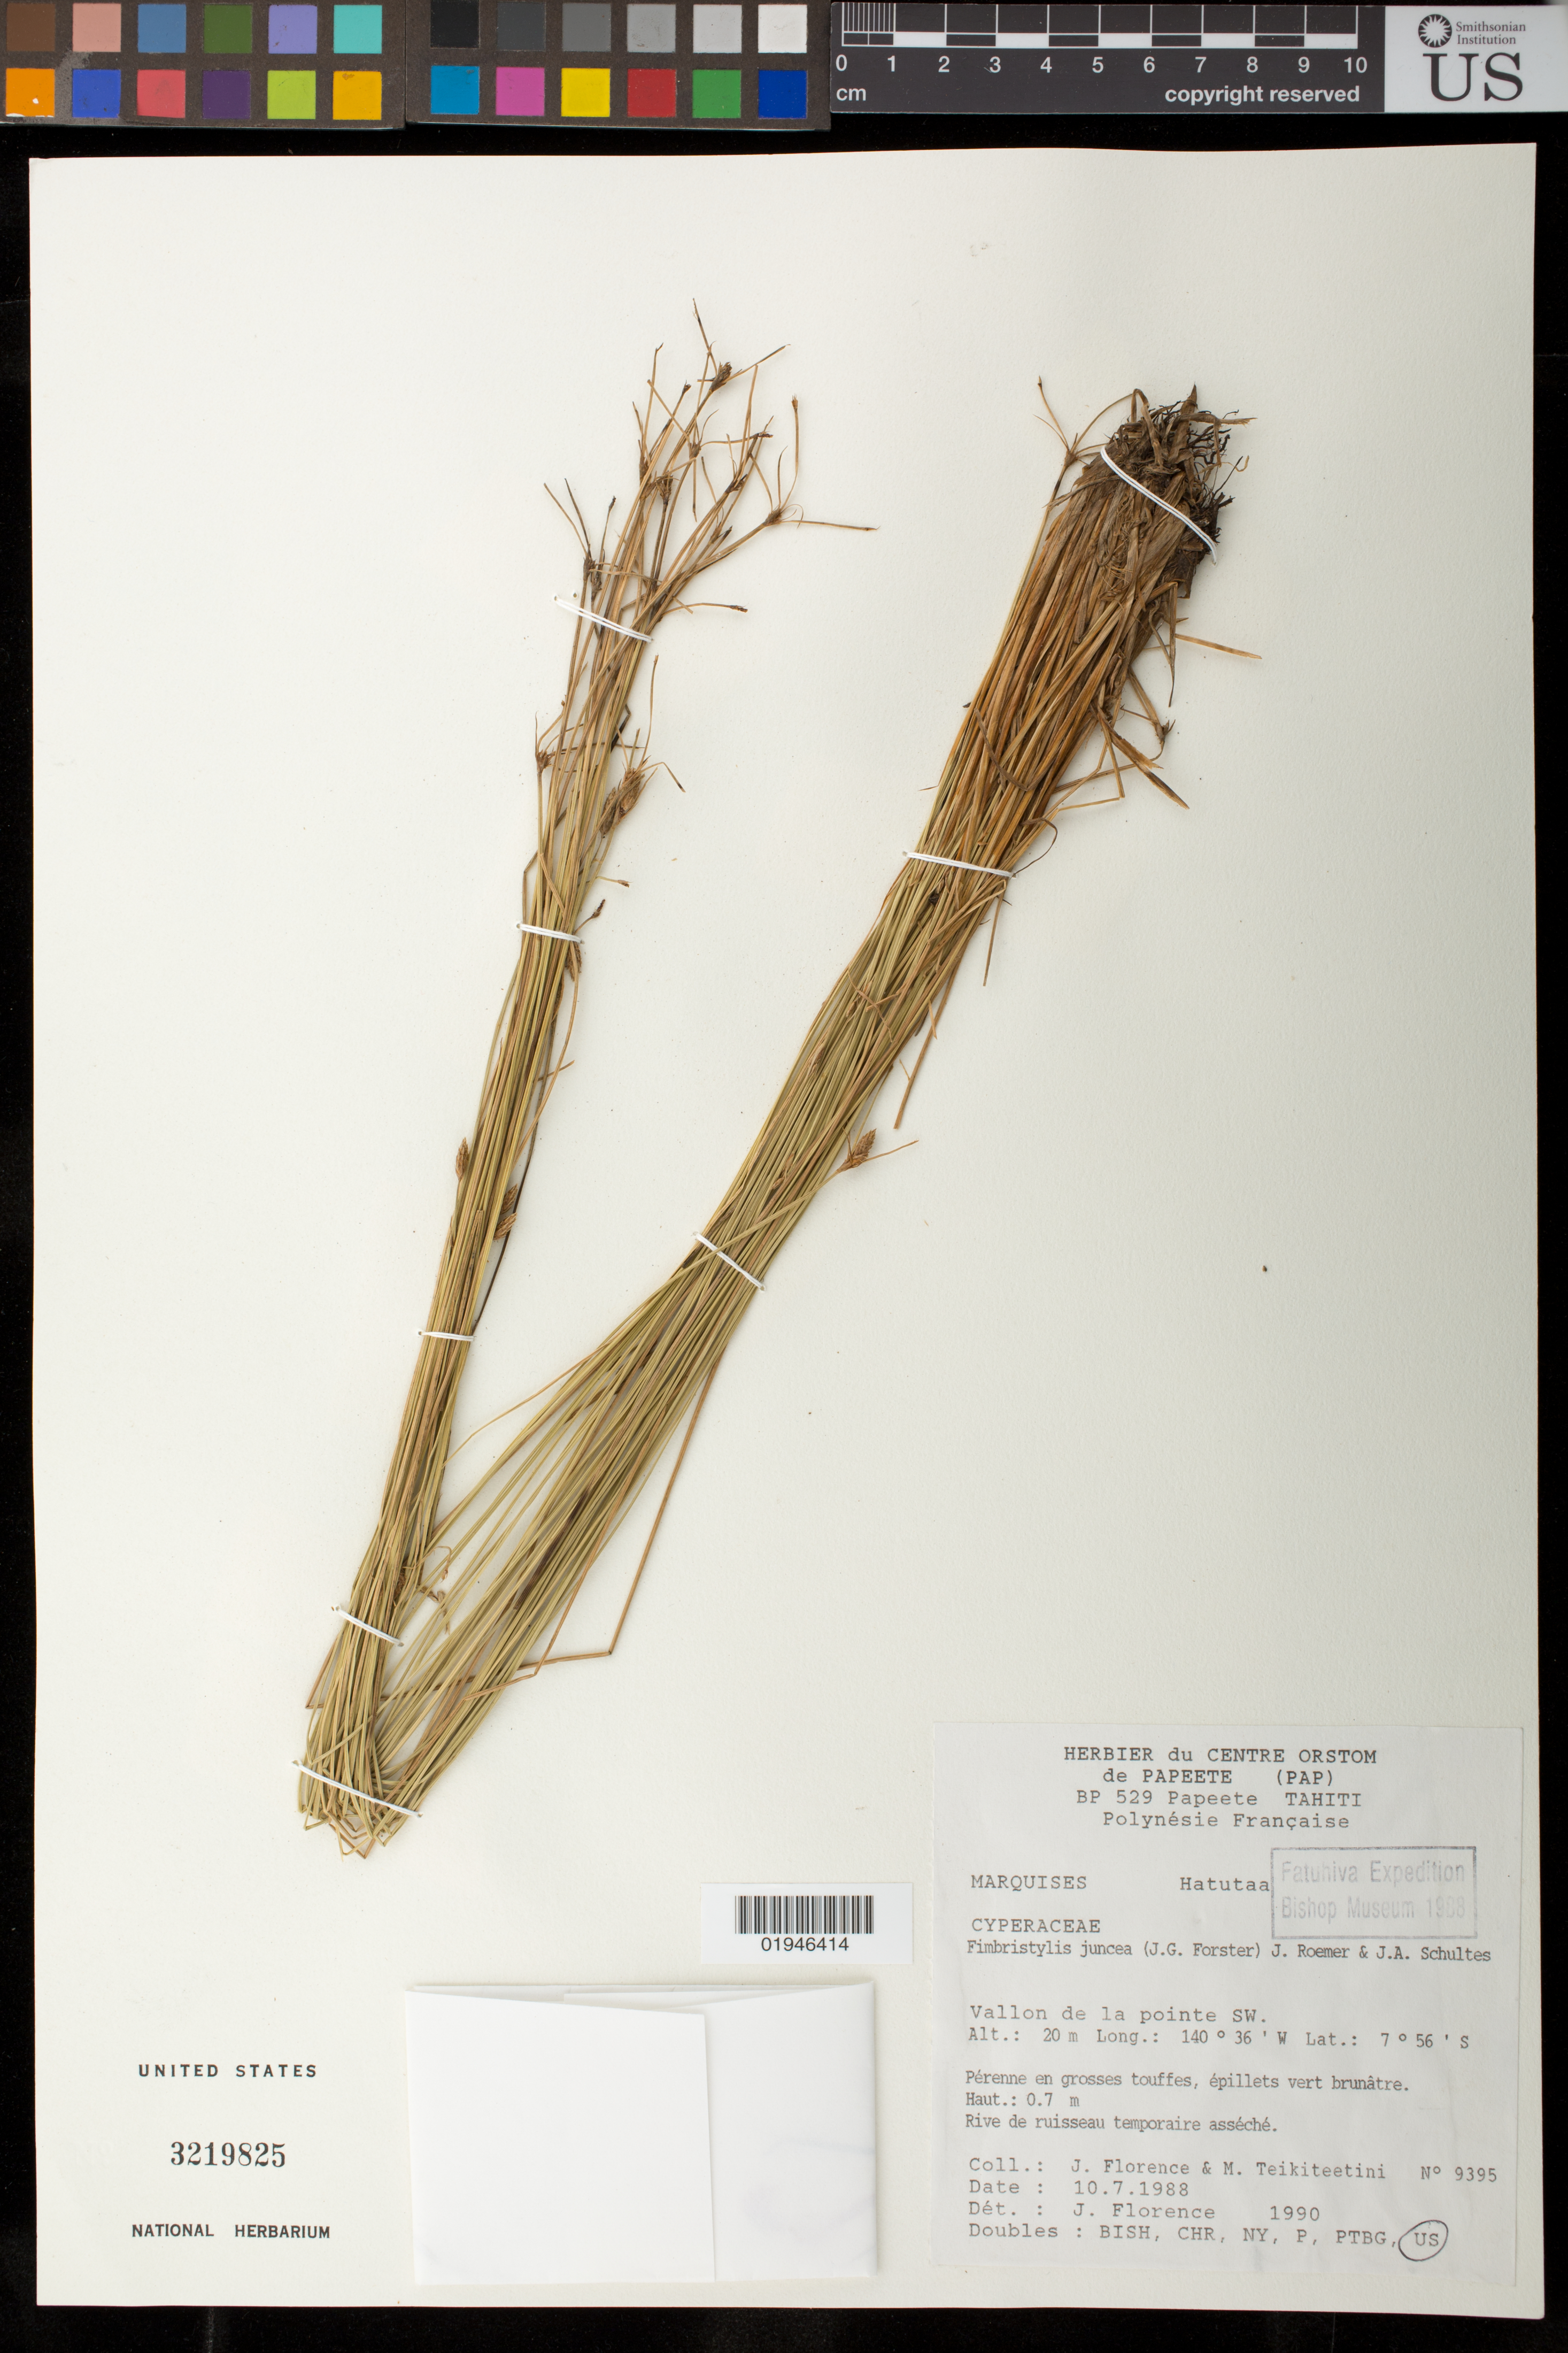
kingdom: Plantae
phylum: Tracheophyta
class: Liliopsida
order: Poales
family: Cyperaceae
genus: Fimbristylis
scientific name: Fimbristylis juncea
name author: (G. Forst.) Br. ex Roem. & Schult.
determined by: Wagner, W. L., (BOT), Smithsonian Institution - National Museum of Natural History (UNITED STATES)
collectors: J. Florence & M. Teikiteetini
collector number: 9395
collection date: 1988-07-10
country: French Polynesia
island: Hatutaa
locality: Vallon de la pointe SW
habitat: Rive de ruisseau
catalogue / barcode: US 3219825